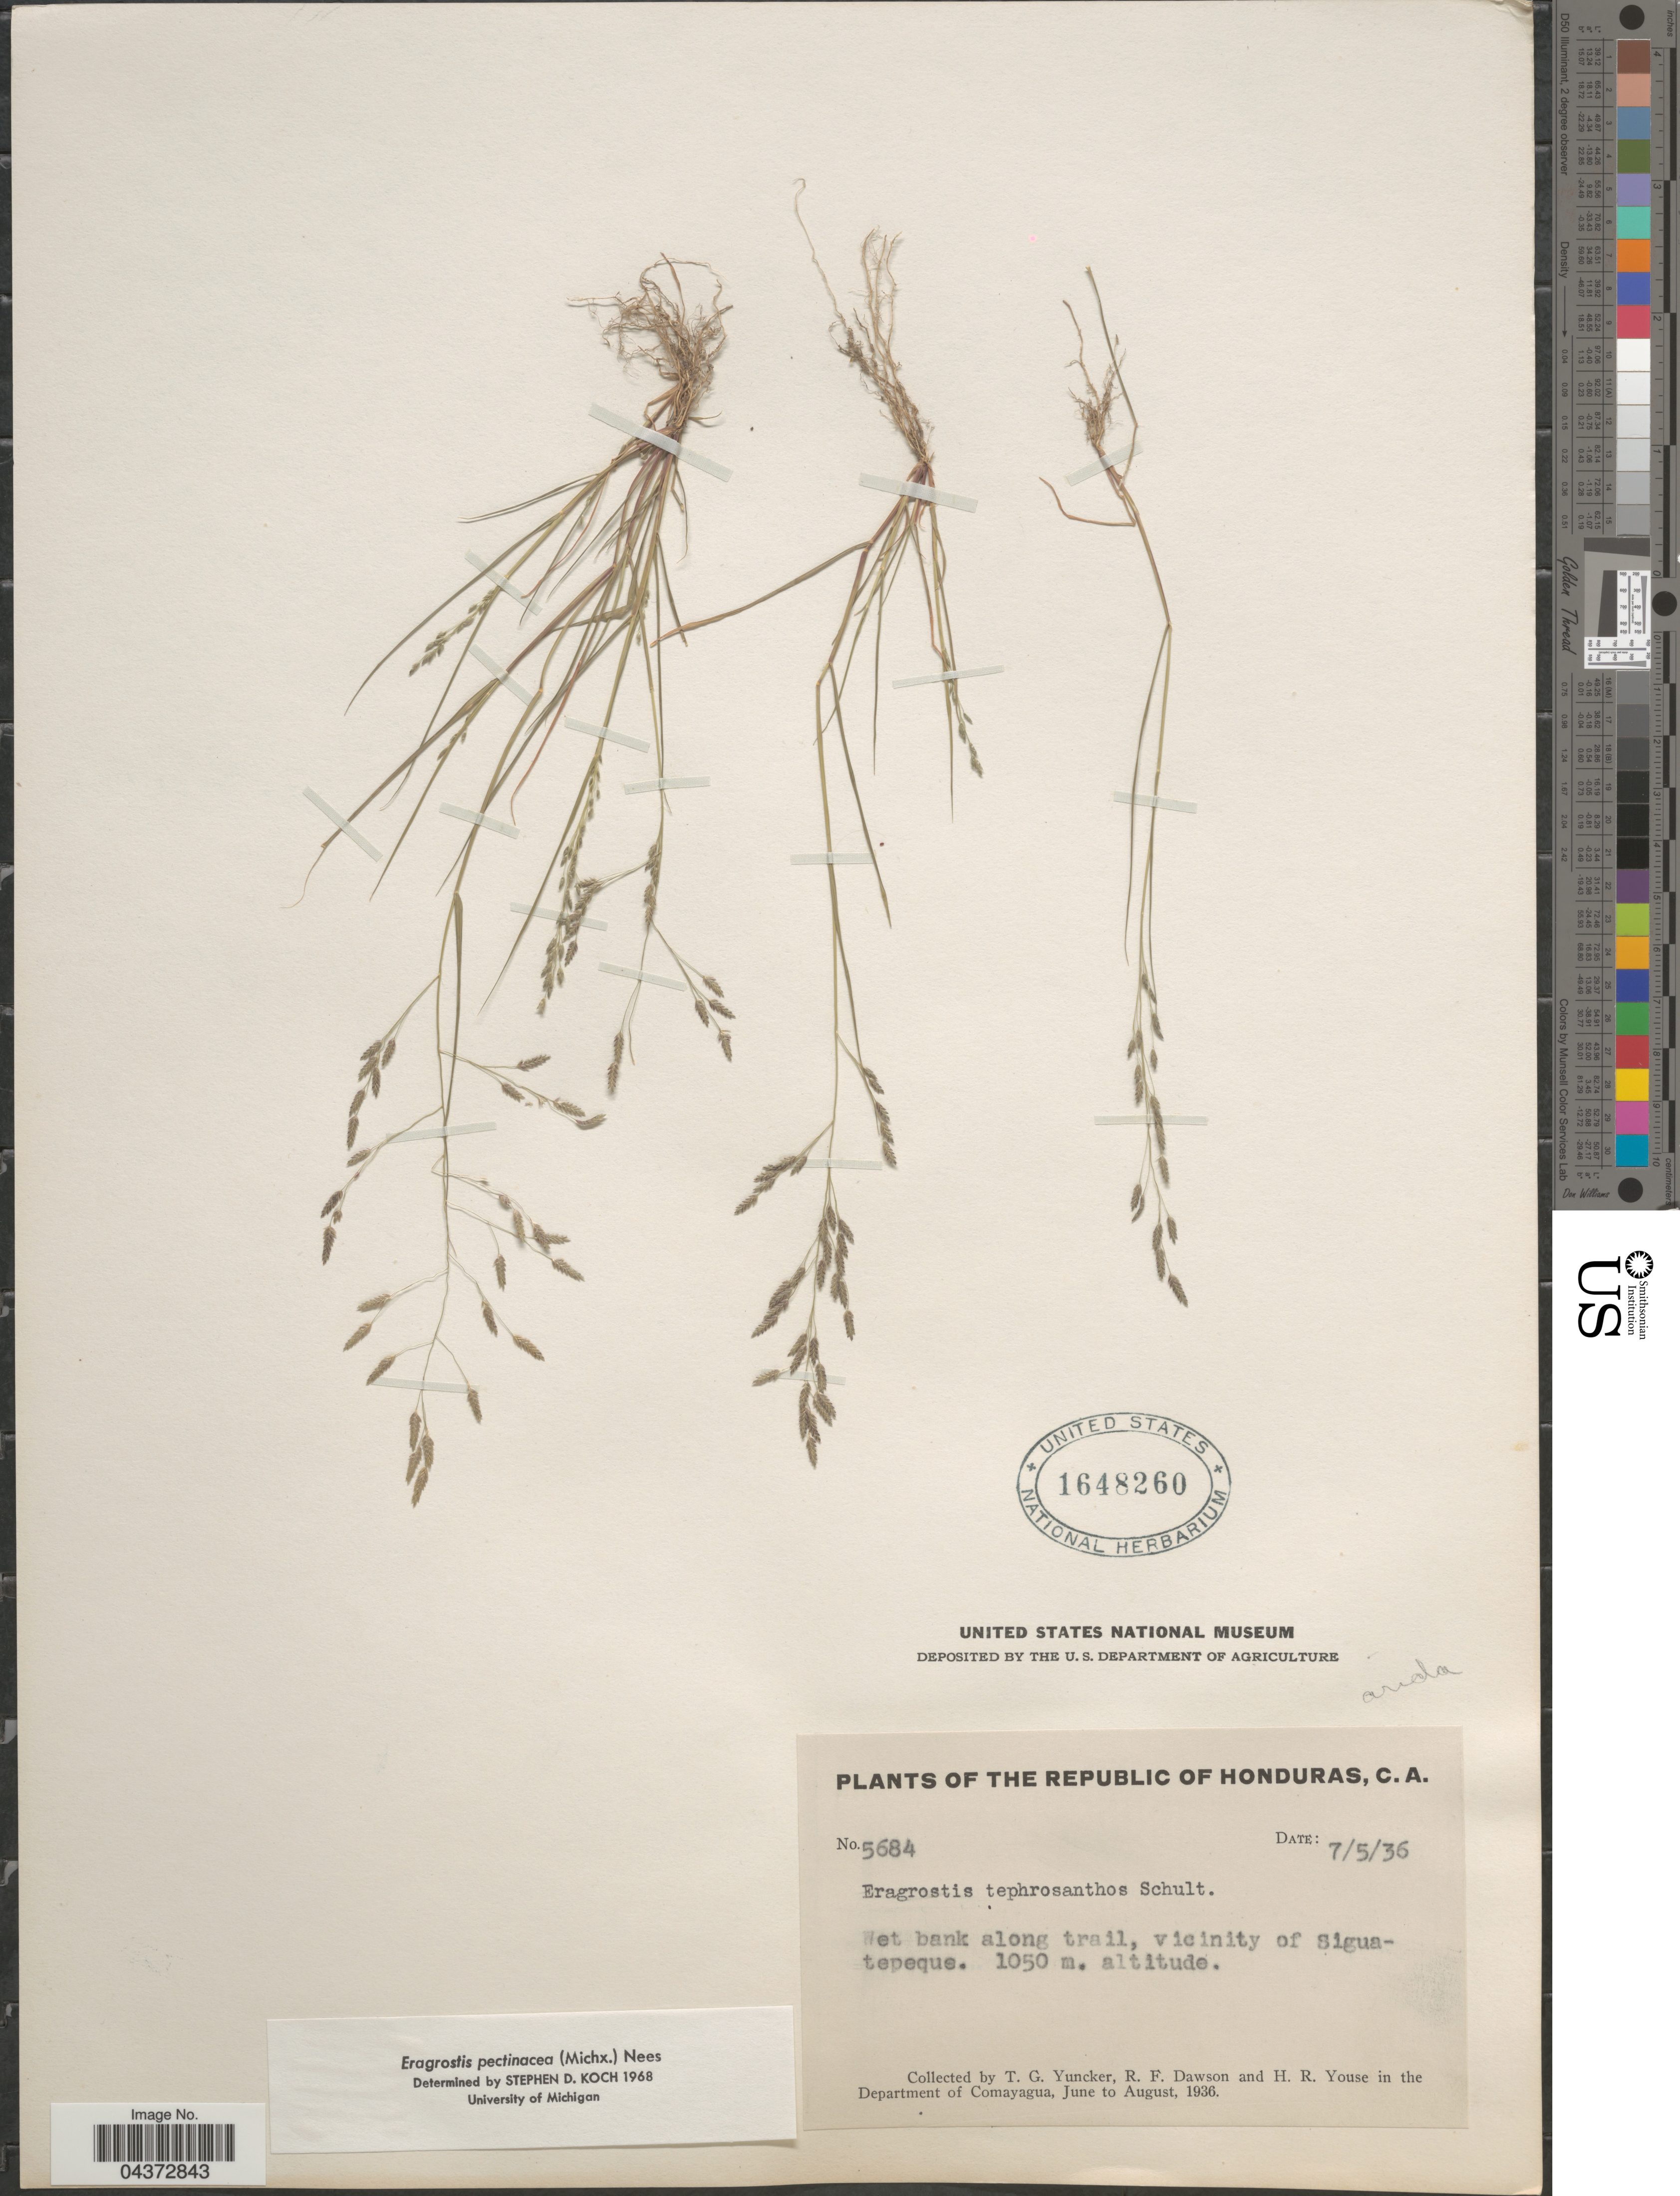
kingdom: Plantae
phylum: Tracheophyta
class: Liliopsida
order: Poales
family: Poaceae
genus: Eragrostis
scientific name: Eragrostis pectinacea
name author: (Michx.) Nees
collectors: T. G. Yuncker, R. F. Dawson & H. Youse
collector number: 5684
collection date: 1936-05-07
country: Honduras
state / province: Comayagua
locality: The Republic of Honduras. Wet bank along trail, vicinity of Siguatepeque. In the Department of Comayagua.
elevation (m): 1050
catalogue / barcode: US 1648260